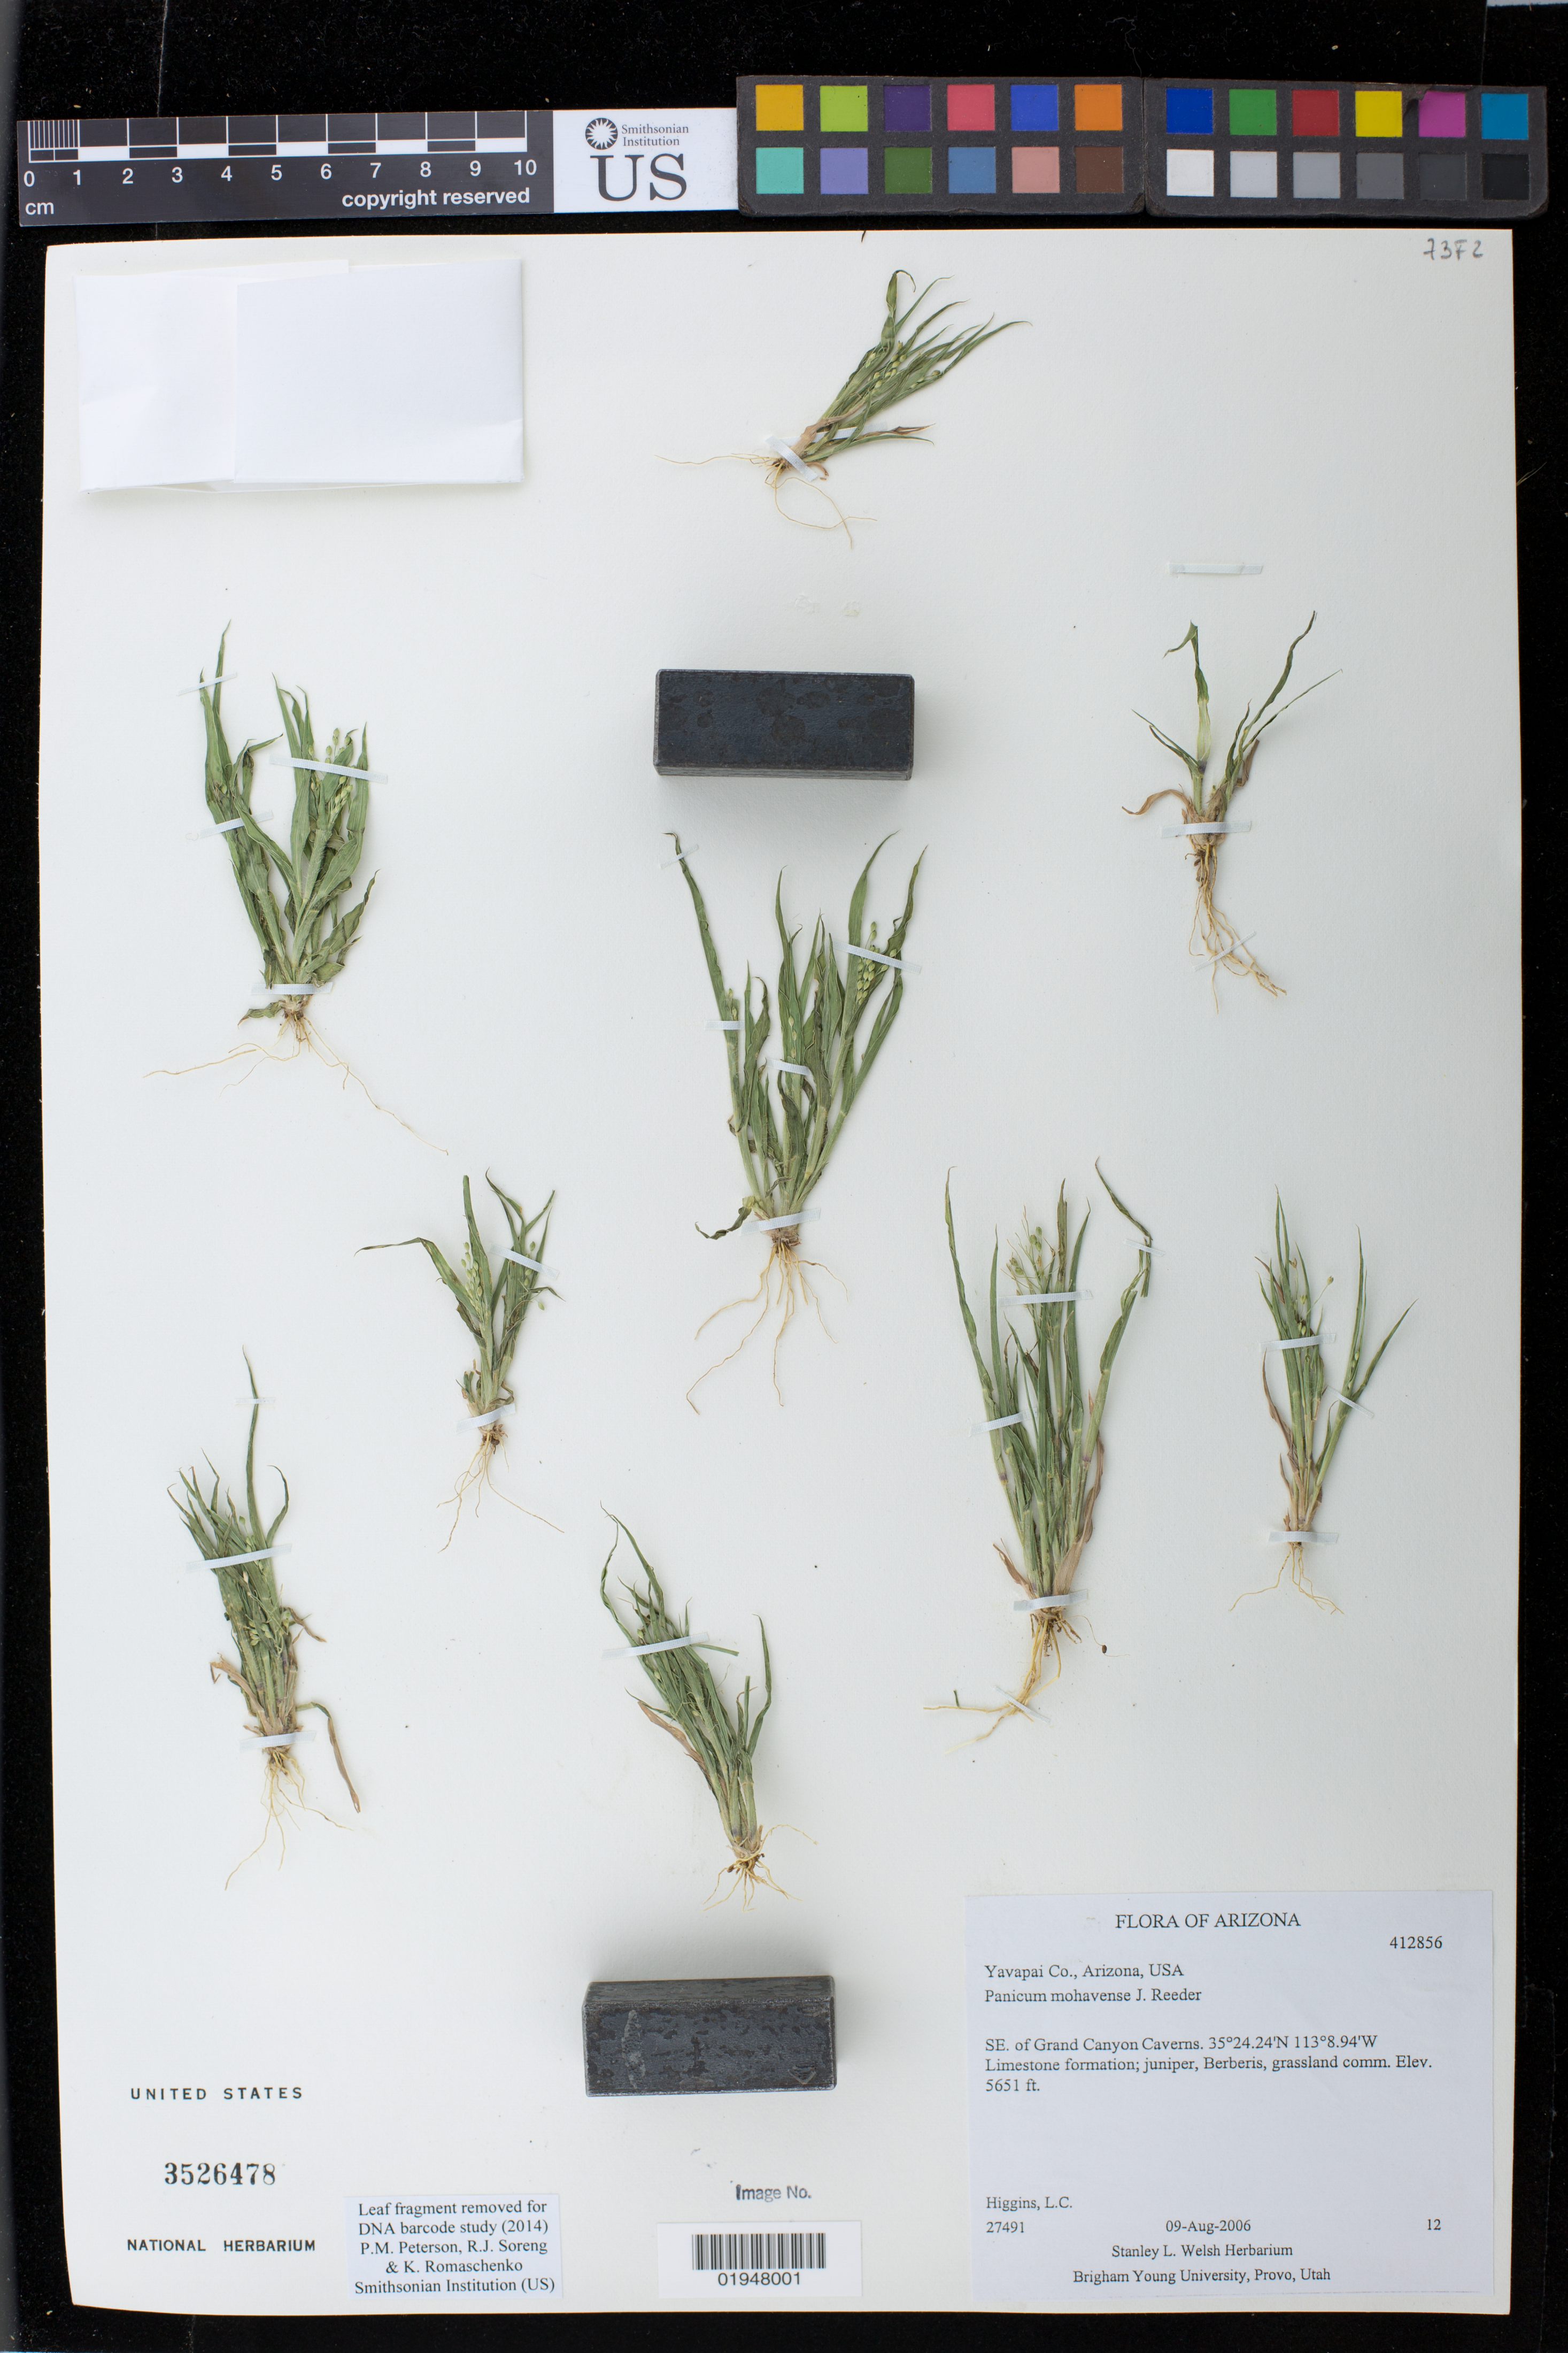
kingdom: Plantae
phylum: Tracheophyta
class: Liliopsida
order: Poales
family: Poaceae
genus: Panicum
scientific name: Panicum mohavense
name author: Reeder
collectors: L. Higgins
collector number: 27491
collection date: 2006-08-09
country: United States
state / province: Arizona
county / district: Yavapai County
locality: SE of Grand Canyon Caverns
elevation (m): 1722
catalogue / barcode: US 3526478